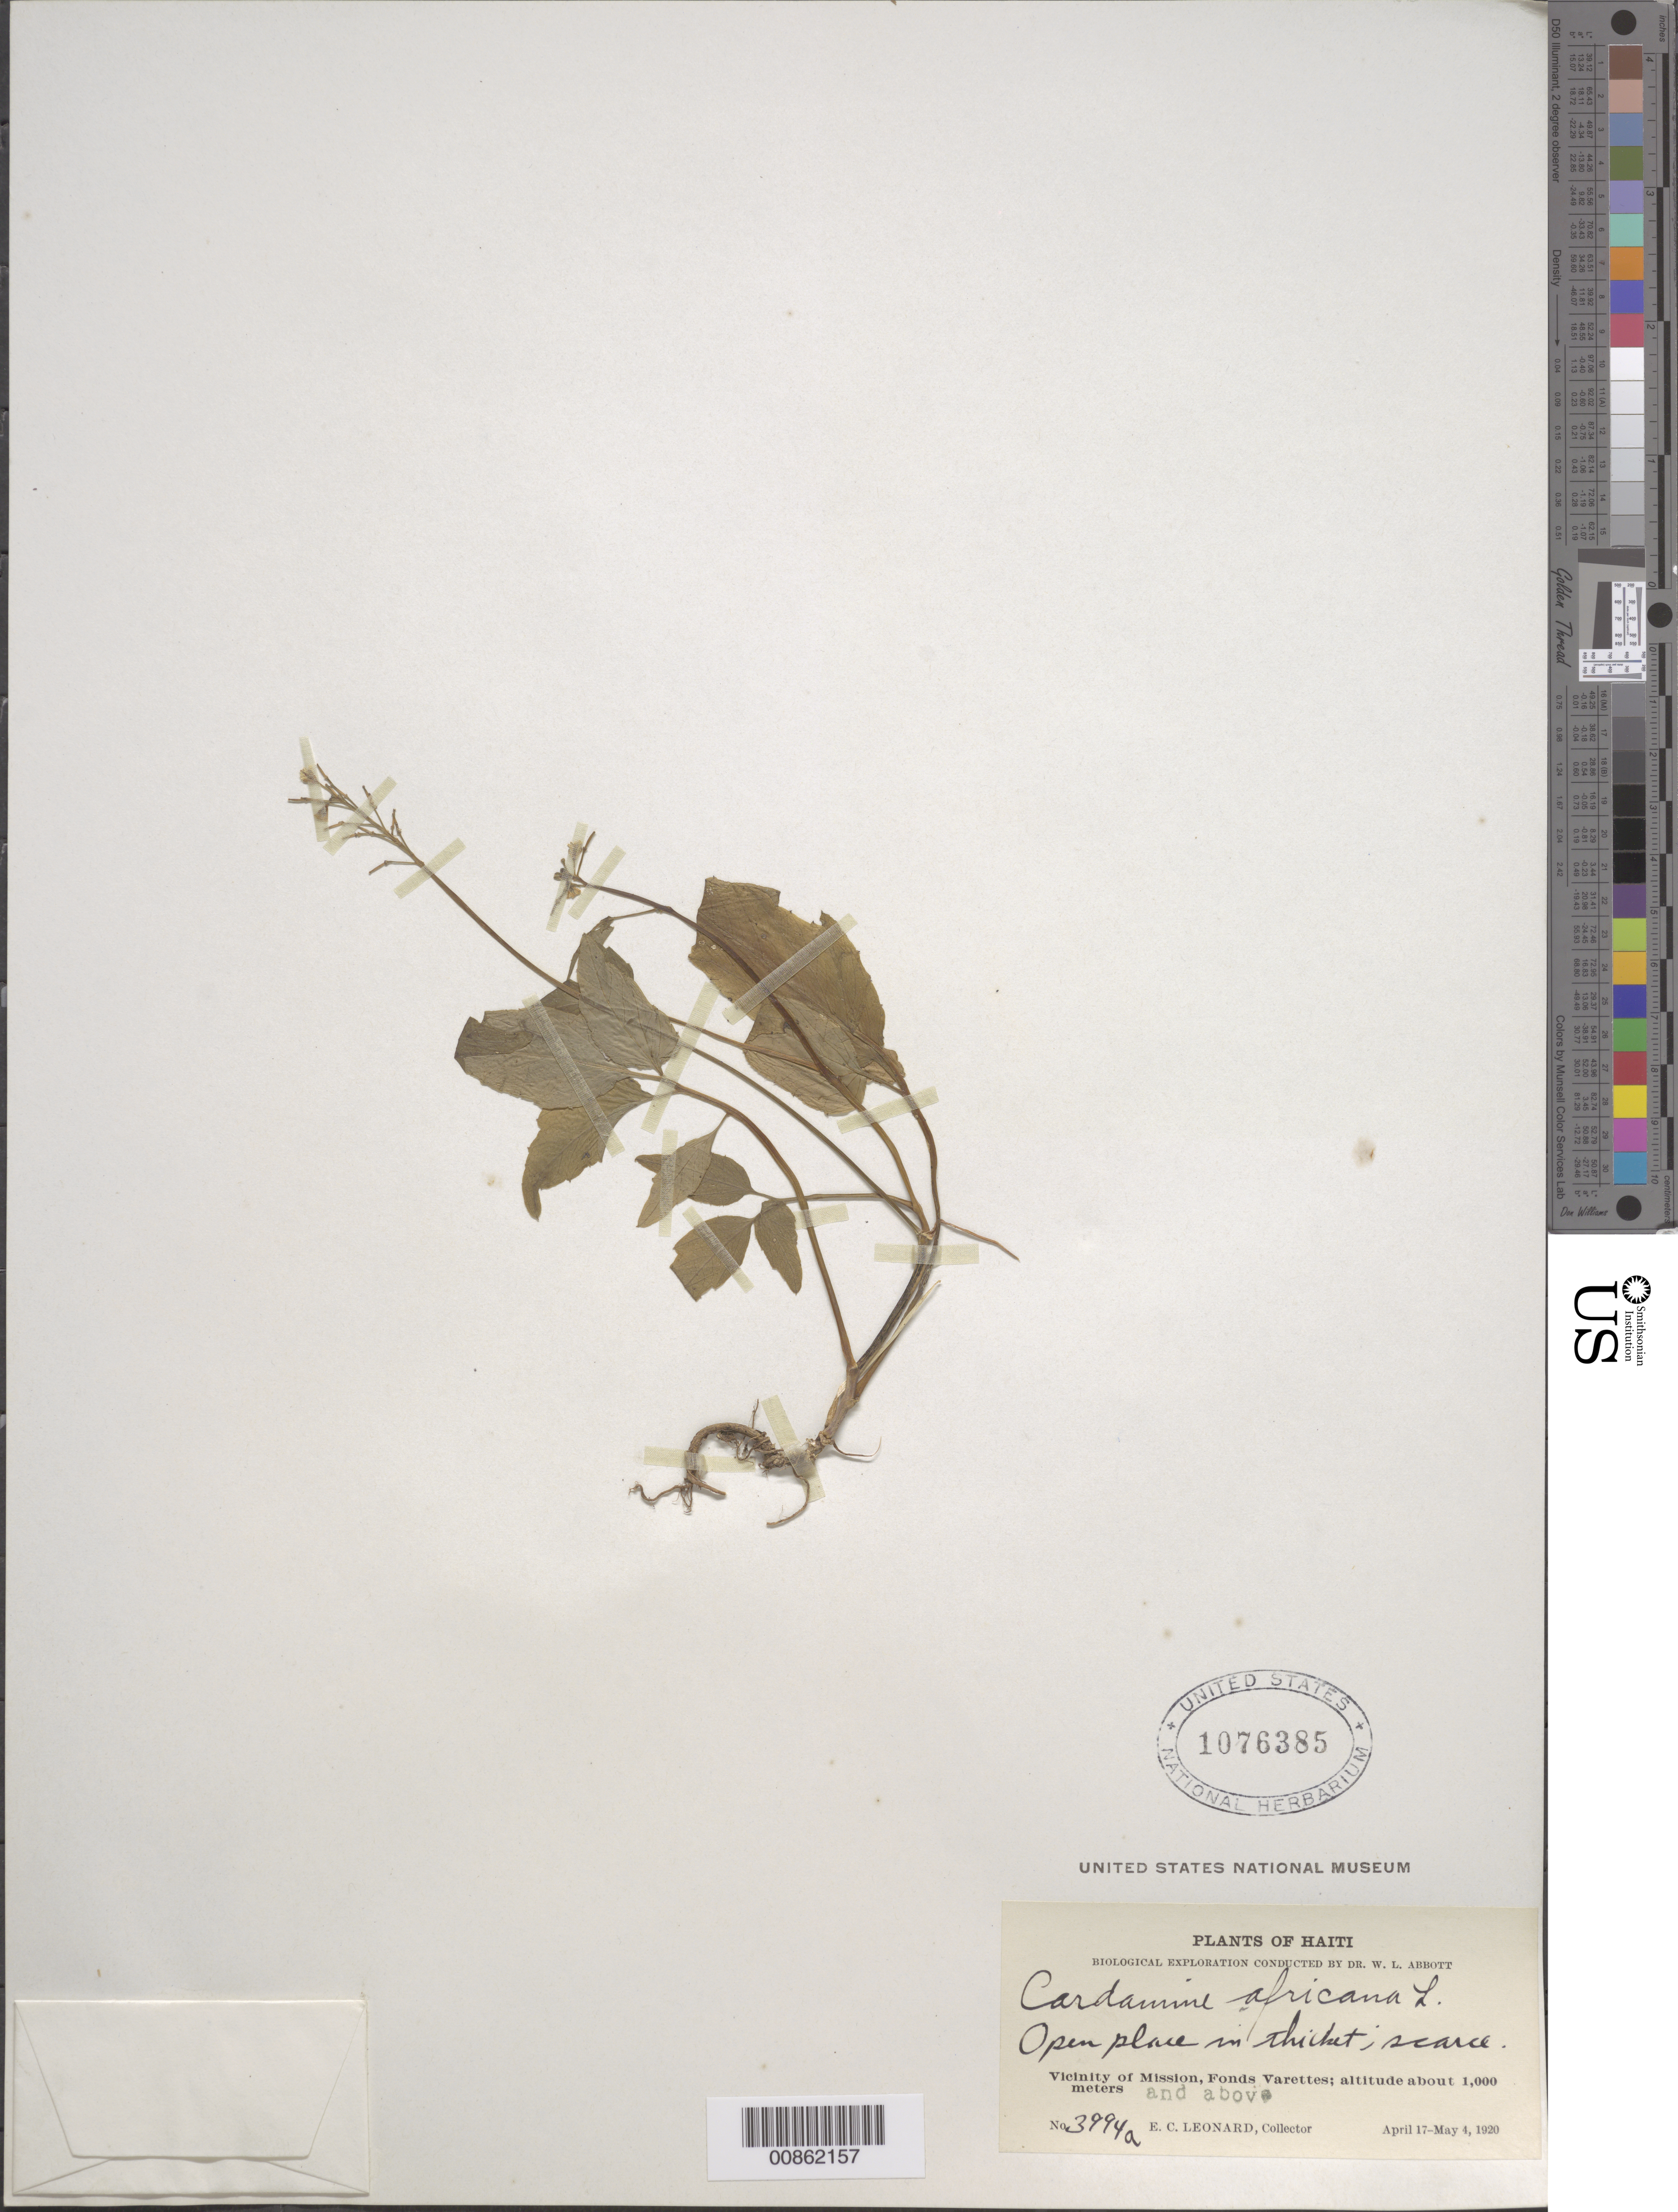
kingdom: Plantae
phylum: Tracheophyta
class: Magnoliopsida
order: Brassicales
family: Brassicaceae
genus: Cardamine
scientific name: Cardamine africana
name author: L.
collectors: E. C. Leonard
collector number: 3994a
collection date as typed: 17 Apr 1920 to 04 May 1920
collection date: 1920-04-17/1920-05-04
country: Haiti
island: Hispaniola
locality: Vicinity of Mission, Fonds Varettes.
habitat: Open place in thicket.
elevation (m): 1000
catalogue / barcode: US 1076385